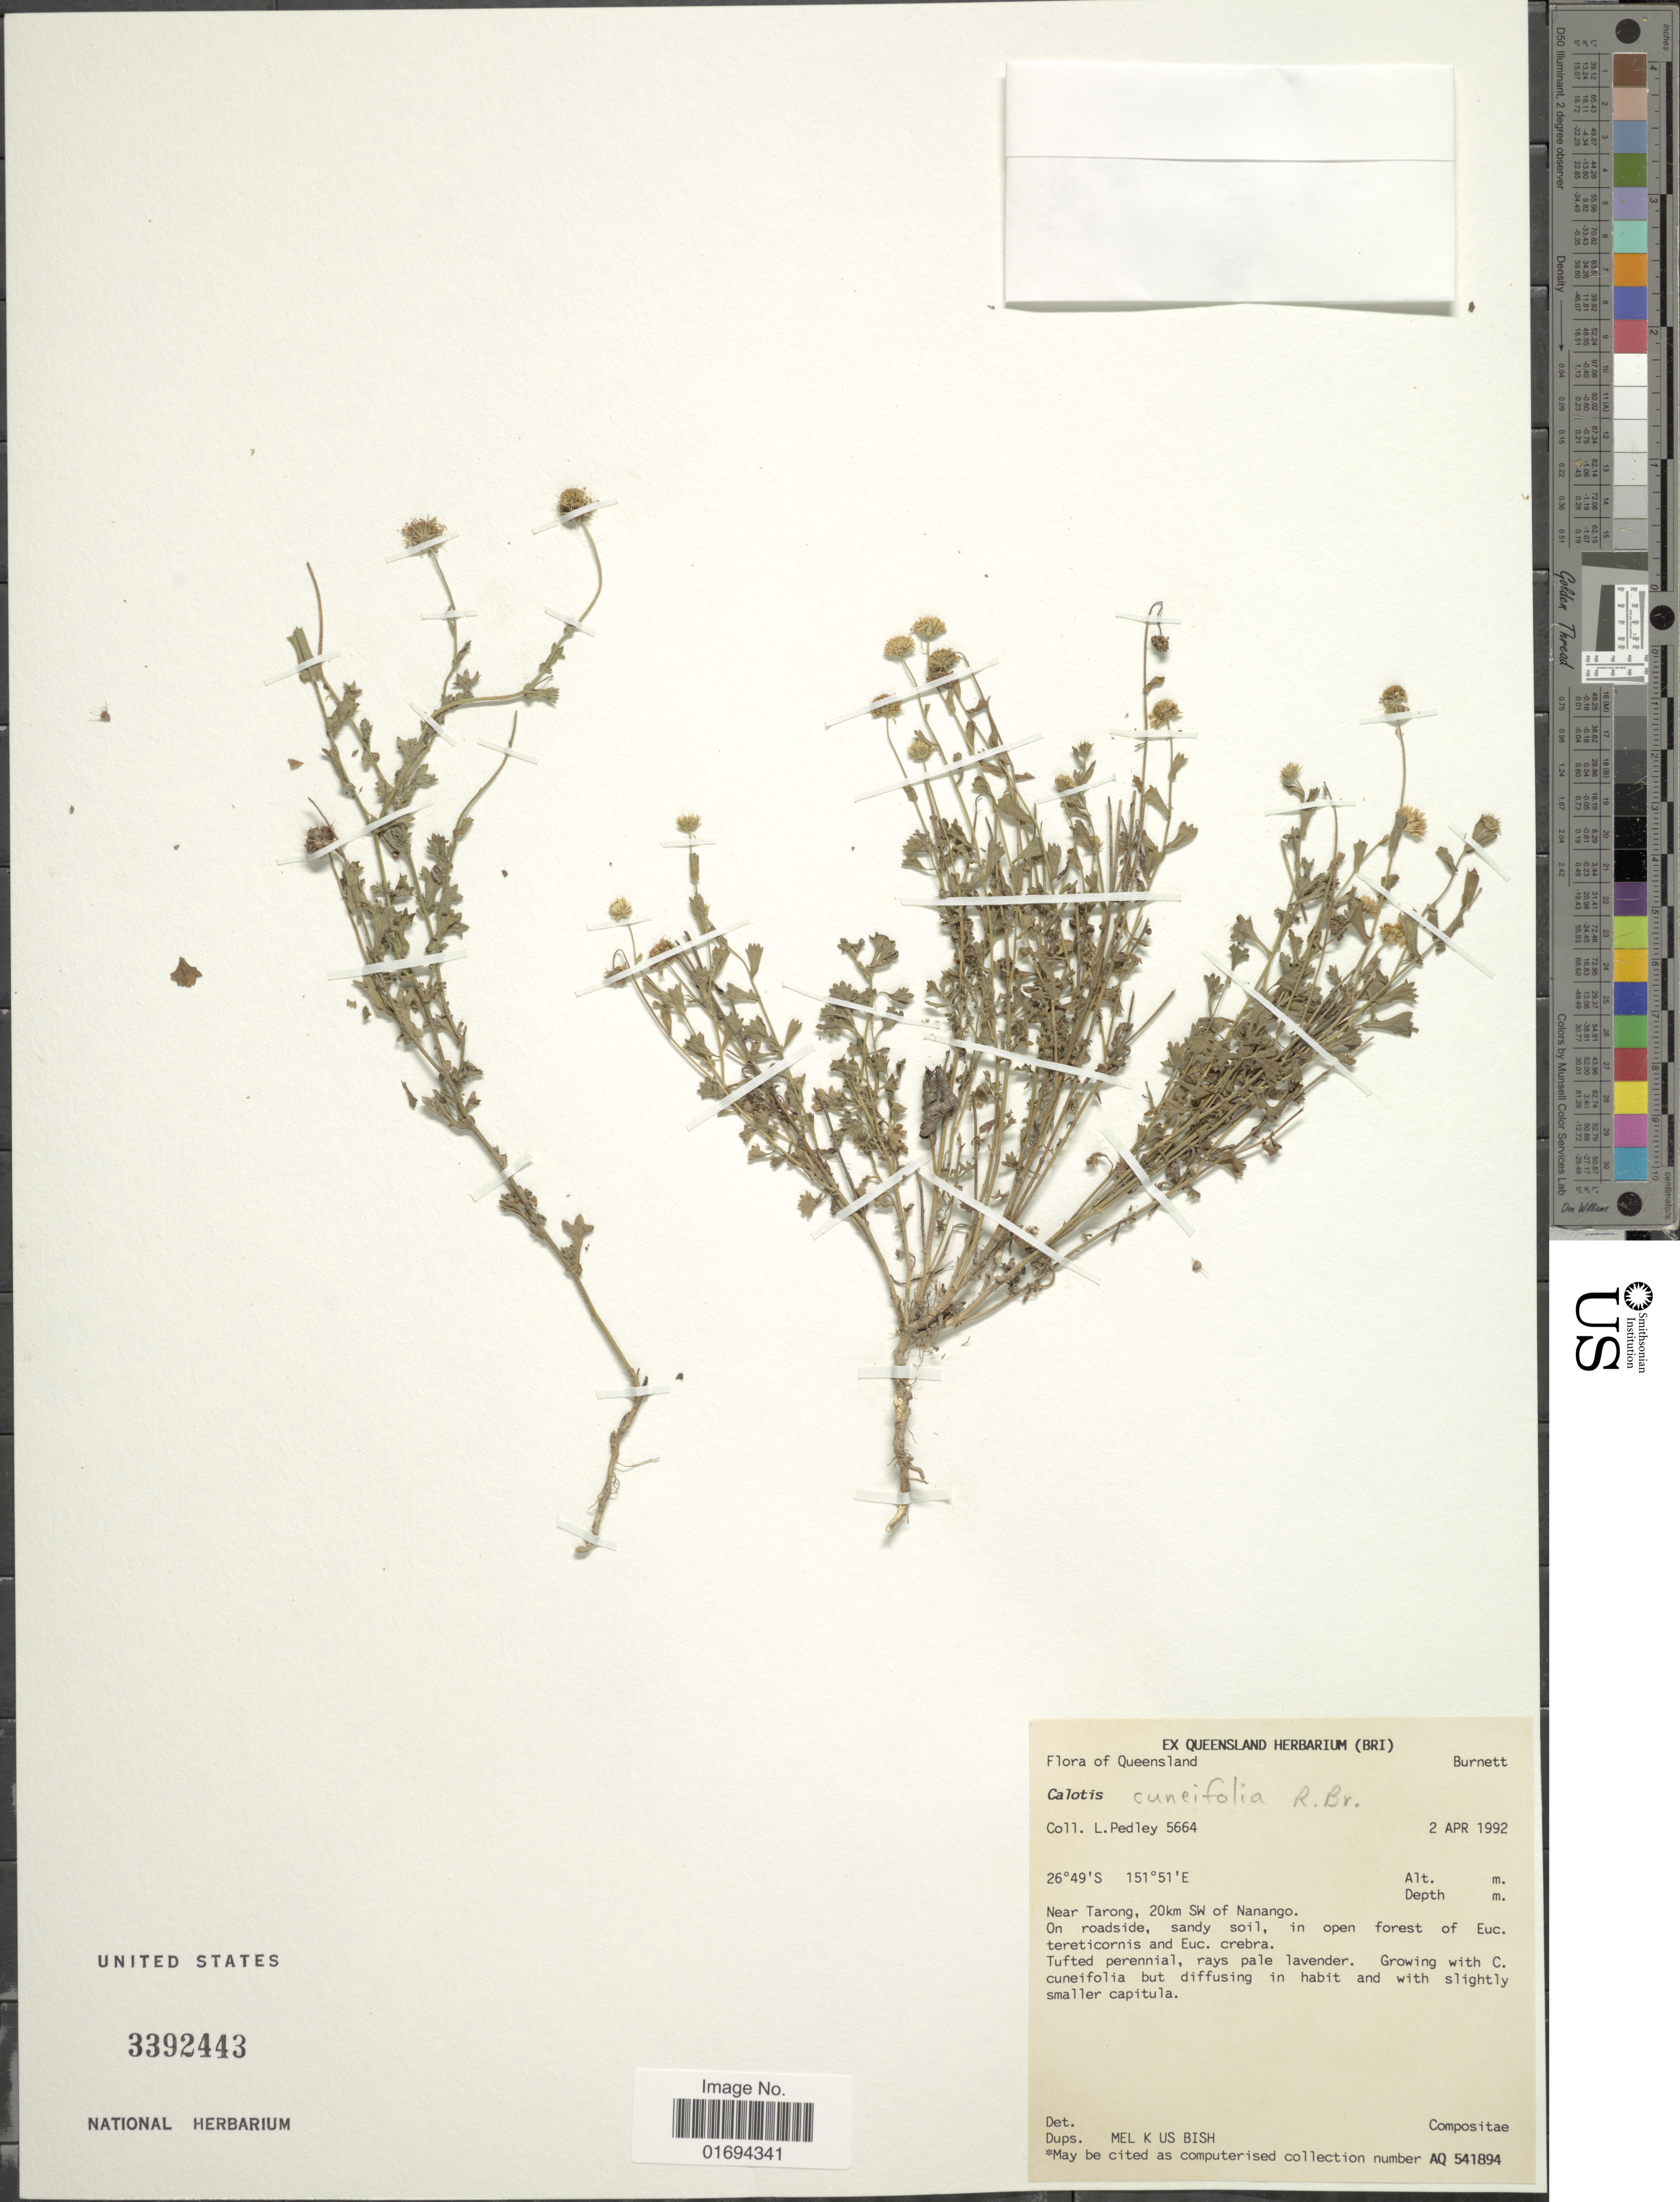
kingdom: Plantae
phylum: Tracheophyta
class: Magnoliopsida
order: Asterales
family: Asteraceae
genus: Calotis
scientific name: Calotis cuneifolia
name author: R. Br.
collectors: L. Pedley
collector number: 5664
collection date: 1992-04-02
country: Australia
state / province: Queensland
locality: Burnett, near Tarong, 20km SW of Nanango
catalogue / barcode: US 3392443